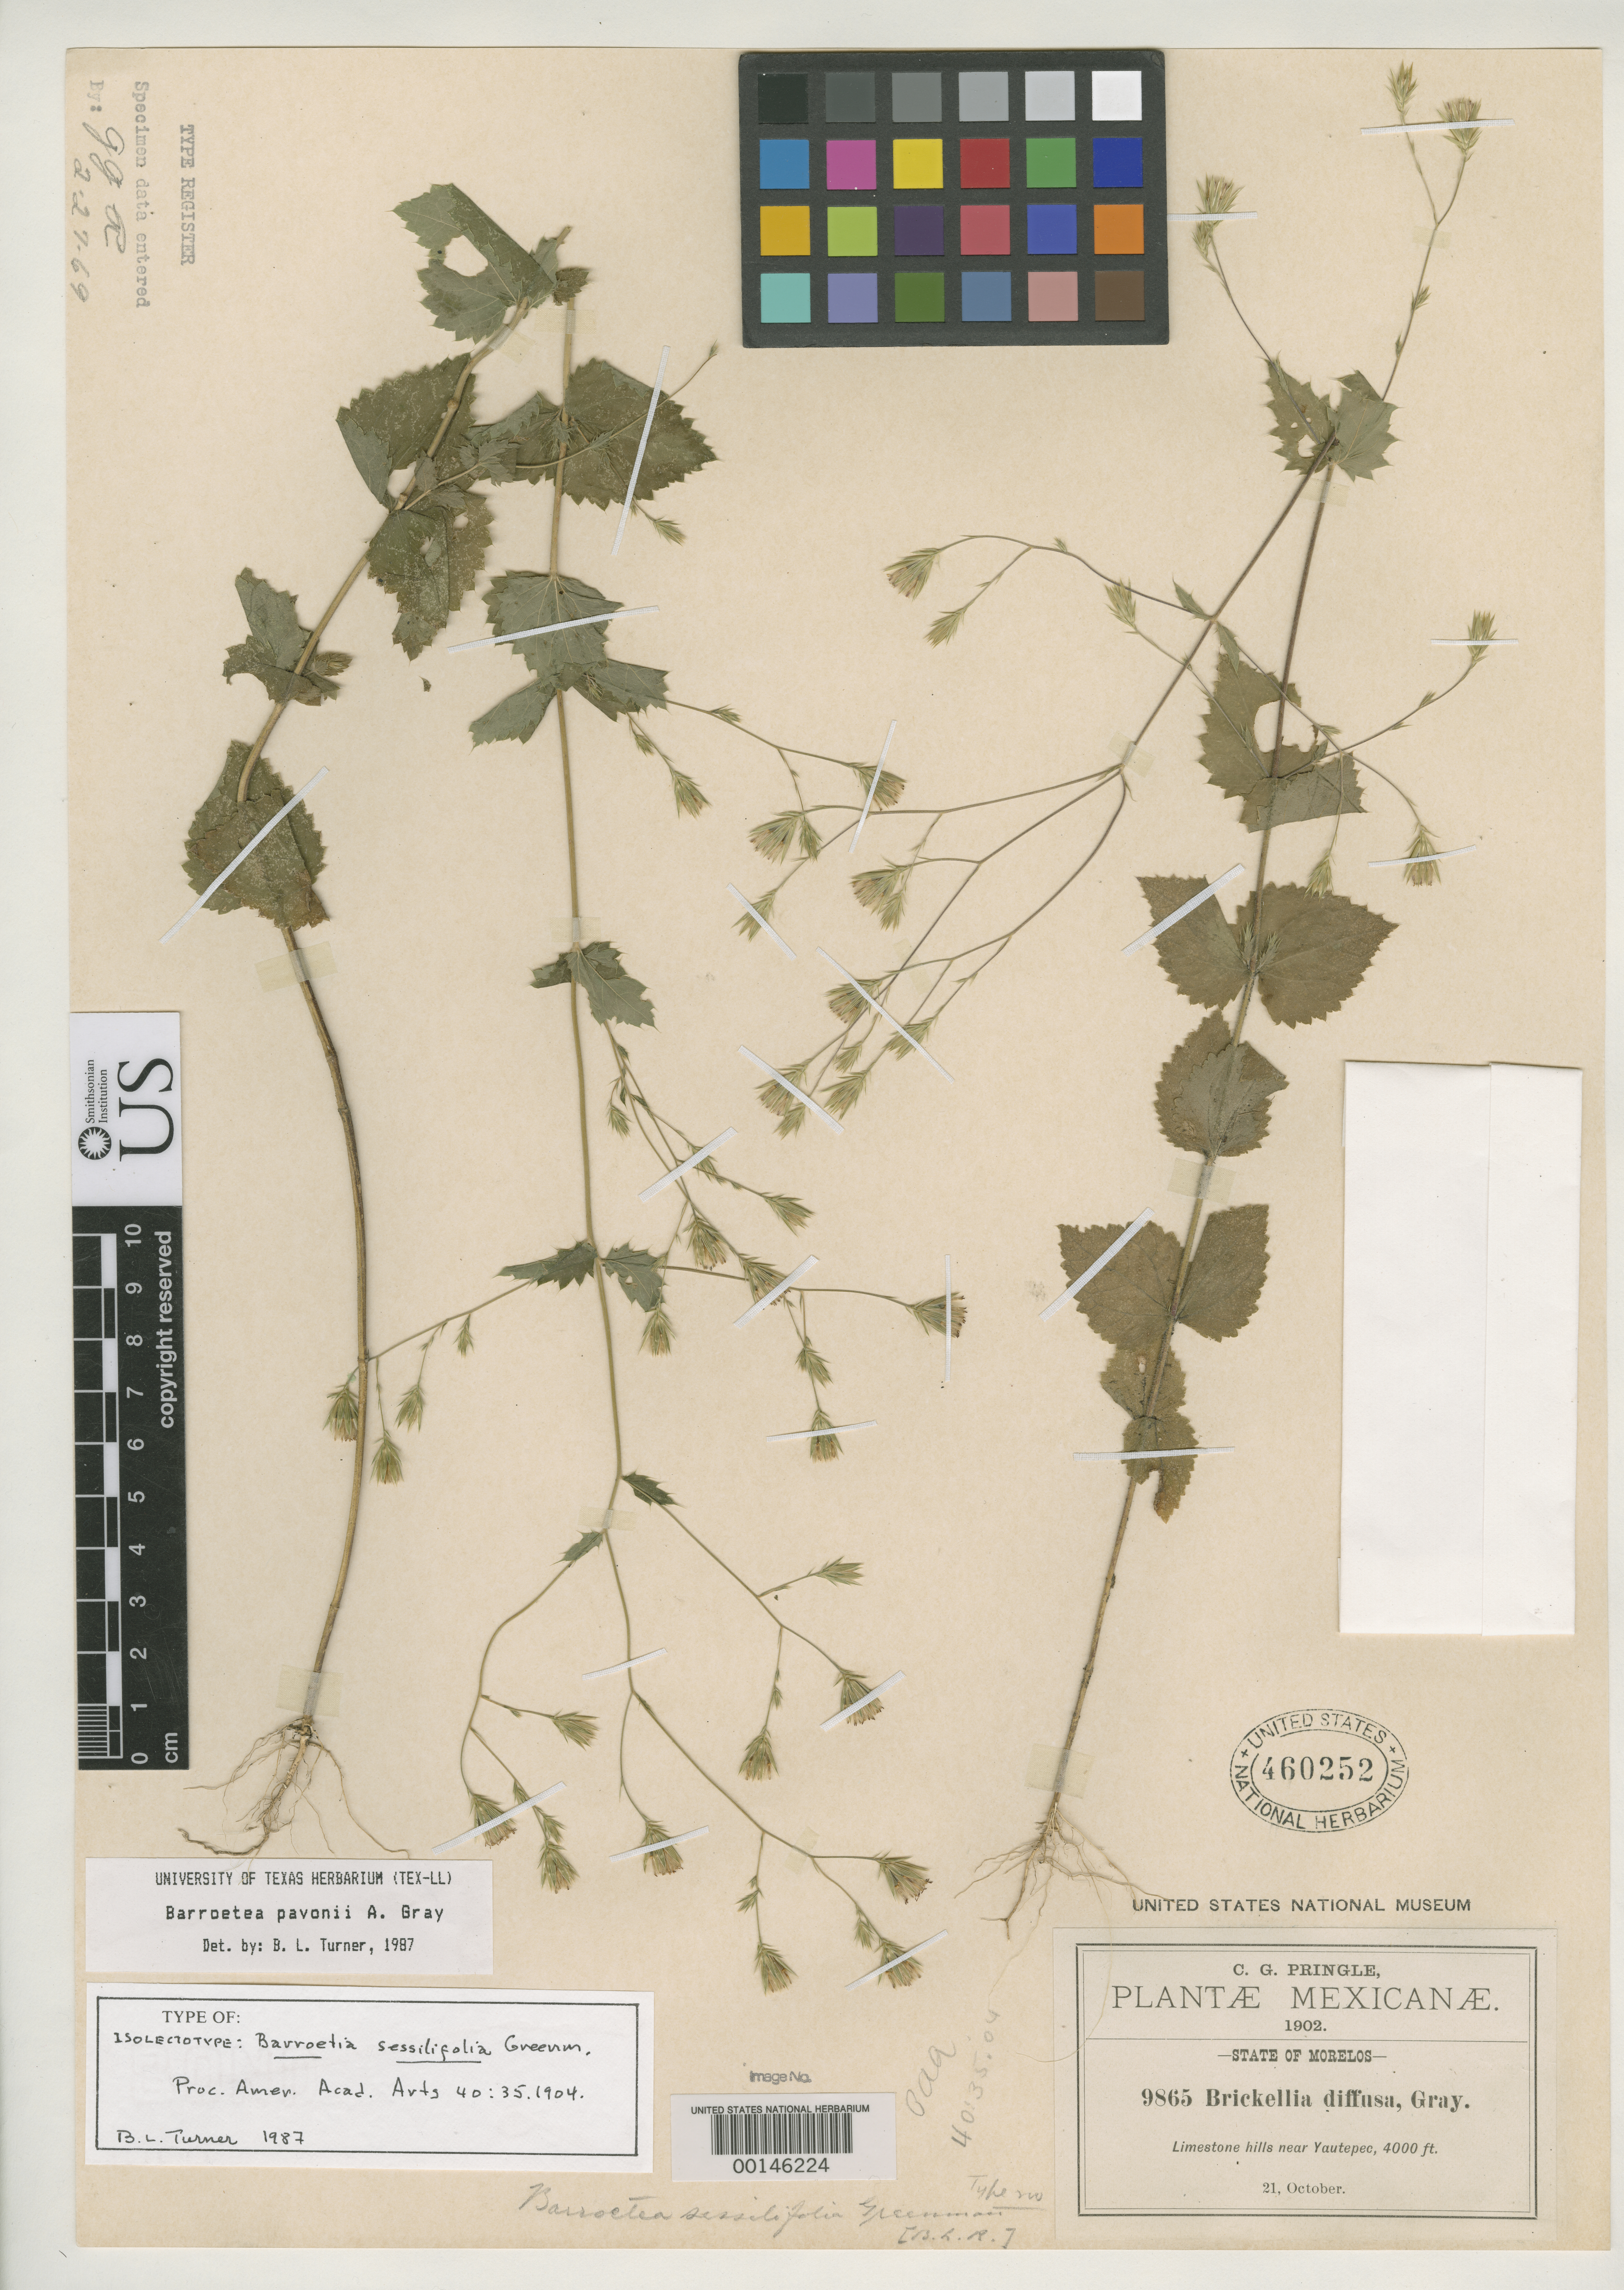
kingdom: Plantae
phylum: Tracheophyta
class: Magnoliopsida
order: Asterales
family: Asteraceae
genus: Barroetea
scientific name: Barroetea sessilifolia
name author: Greenm.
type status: Isosyntype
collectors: C. G. Pringle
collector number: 9865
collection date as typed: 21 Oct 1902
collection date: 1902-10-21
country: Mexico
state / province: Morelos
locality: Yautepec.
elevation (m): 1220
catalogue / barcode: US 460252